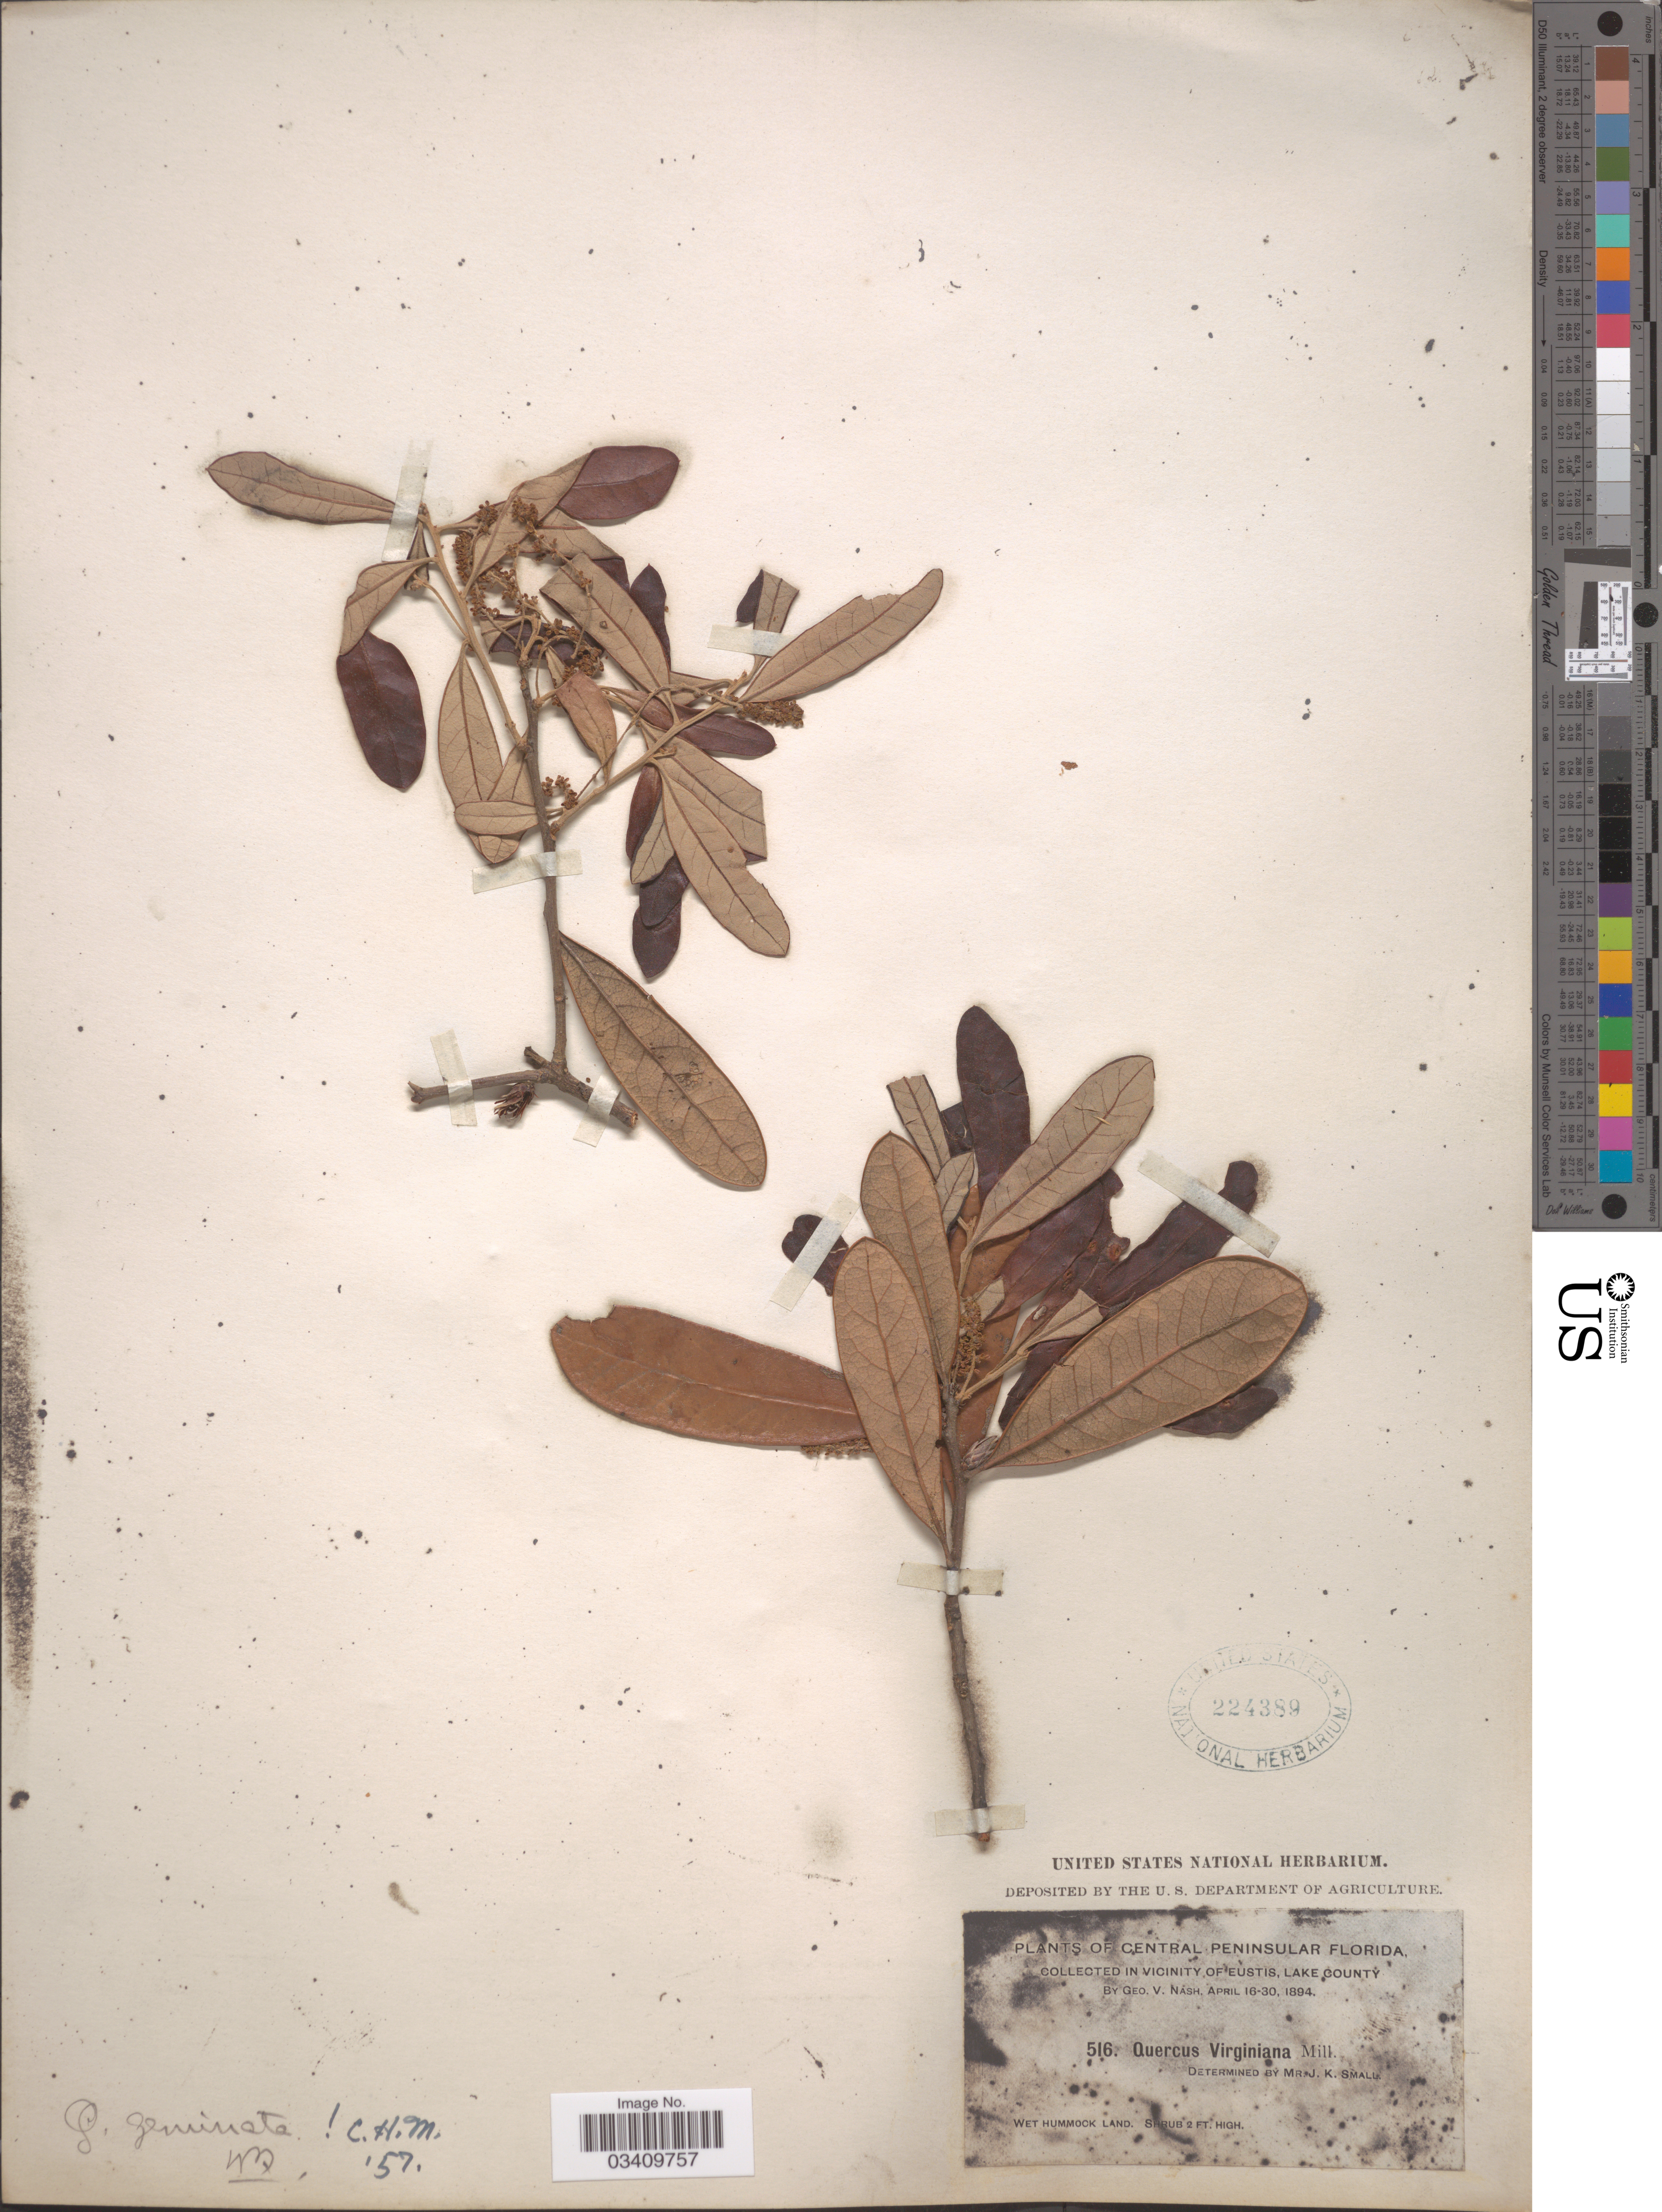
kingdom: Plantae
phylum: Tracheophyta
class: Magnoliopsida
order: Fagales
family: Fagaceae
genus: Quercus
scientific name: Quercus virginiana var. maritima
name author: (Michx.) Sarg.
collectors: G. V. Nash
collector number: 516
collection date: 1894-04-16/1894-04-30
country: United States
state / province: Florida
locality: Central Peninsular Florida. In vicinity of Eustis, Lake County. Wet hummock land.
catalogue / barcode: US 224389